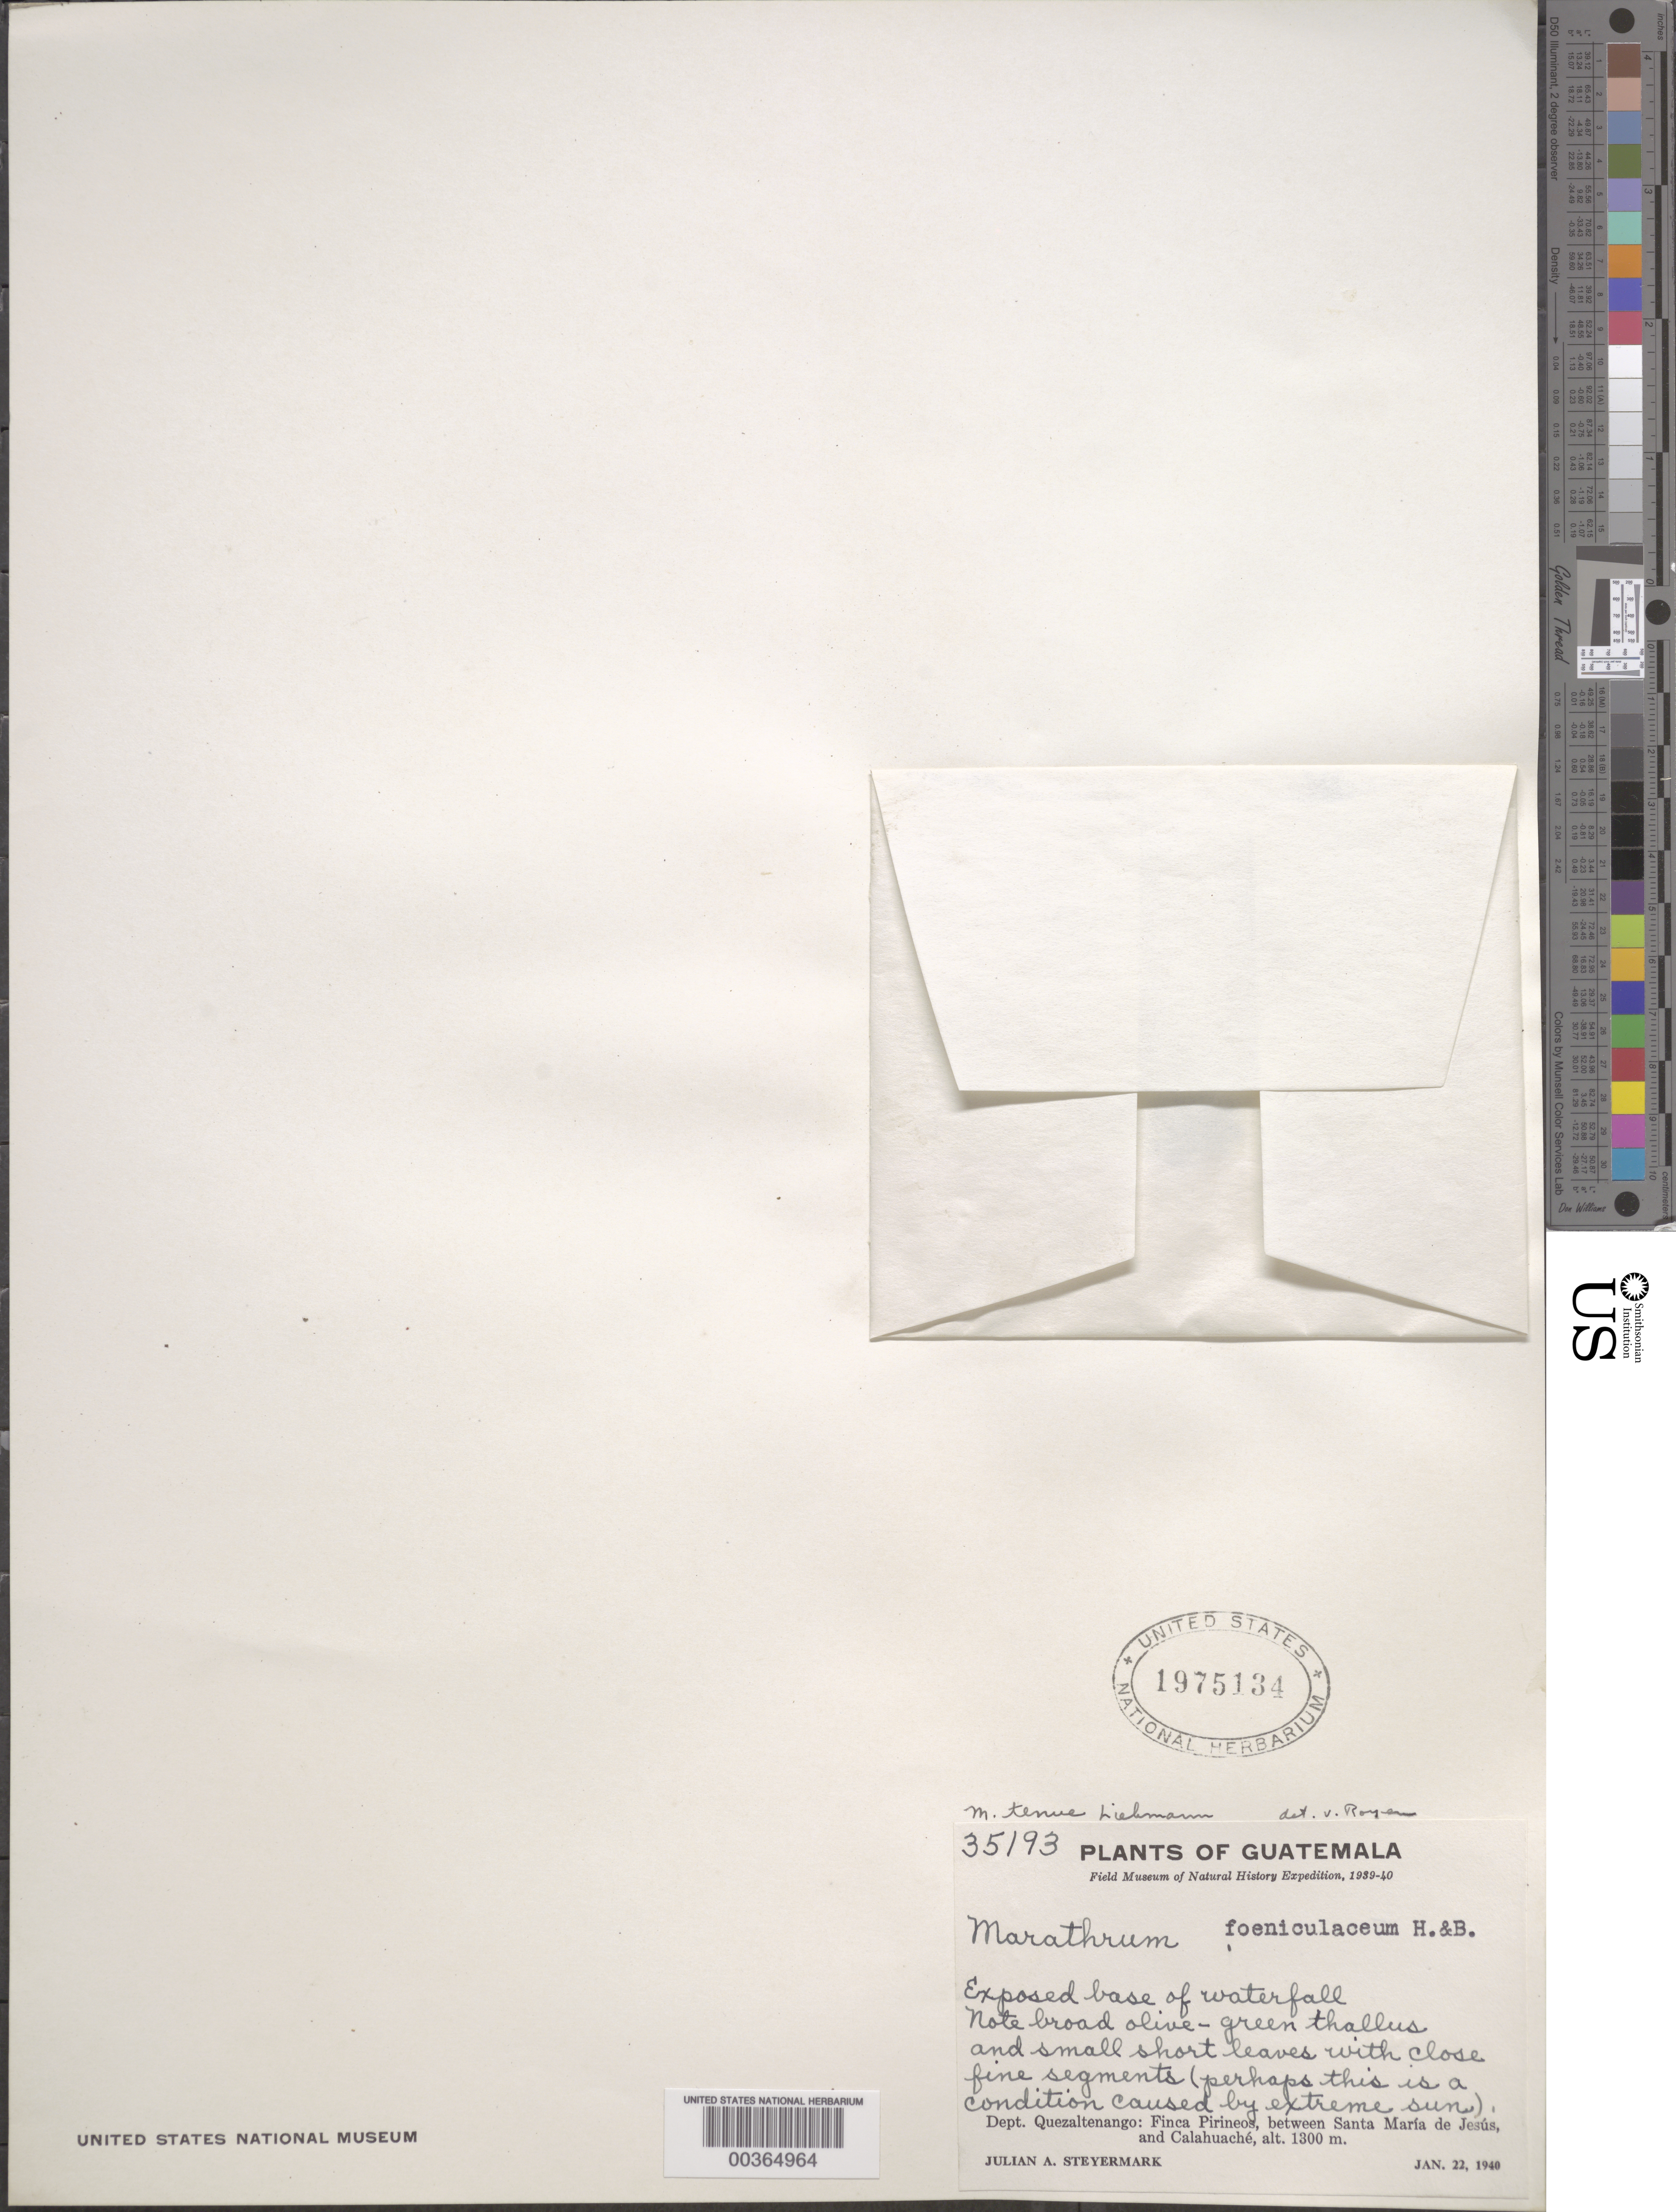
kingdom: Plantae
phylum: Tracheophyta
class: Magnoliopsida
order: Malpighiales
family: Podostemaceae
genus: Marathrum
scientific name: Marathrum tenue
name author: Liebm.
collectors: J. Steyermark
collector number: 35193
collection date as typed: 22 Jan 1940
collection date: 1940-01-22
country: Guatemala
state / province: Quetzaltenango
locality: Finca Pirineos, between Santa Maria de Jesus and Calahuache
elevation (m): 1300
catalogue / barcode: US 1975134